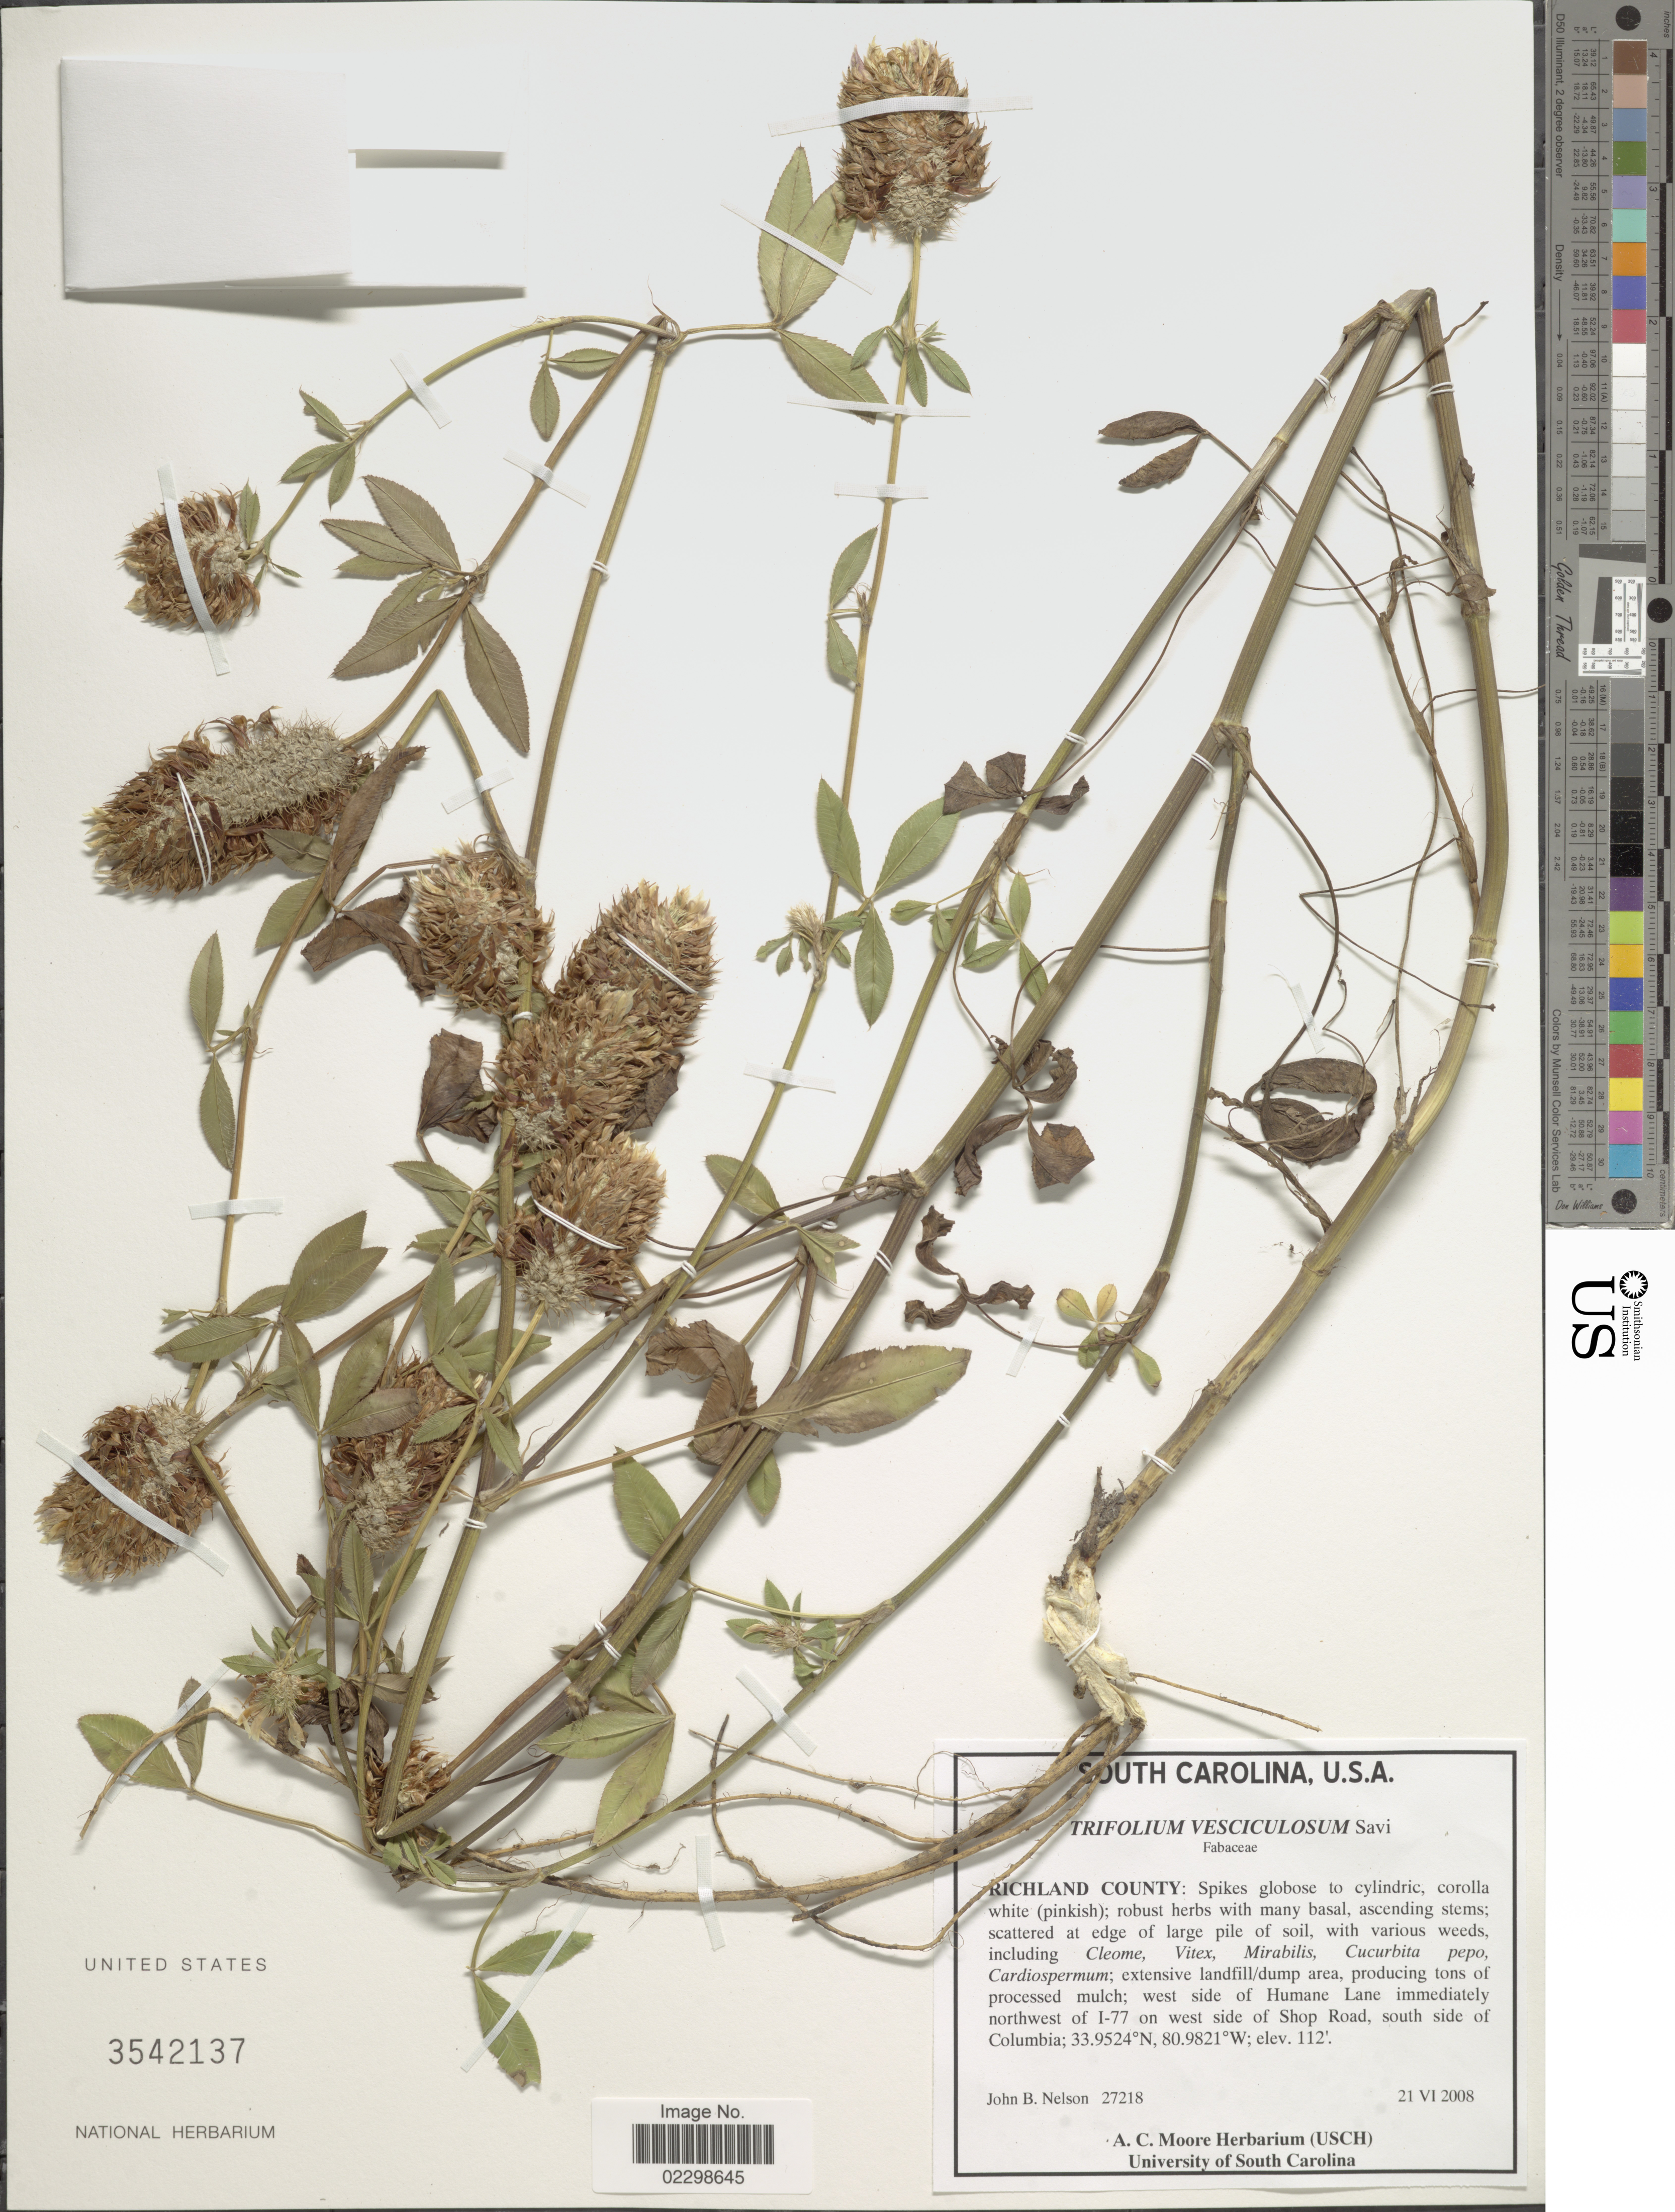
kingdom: Plantae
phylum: Tracheophyta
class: Magnoliopsida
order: Fabales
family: Fabaceae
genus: Trifolium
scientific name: Trifolium vesiculosum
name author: Savi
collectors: J. Nelson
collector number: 27218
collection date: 2008-06-21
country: United States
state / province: South Carolina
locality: U.S.A., Richland County, west side of Humane Lane immediately northwest of I-77 on west side of Shop Road, south side of Columbia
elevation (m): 34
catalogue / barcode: US 3542137